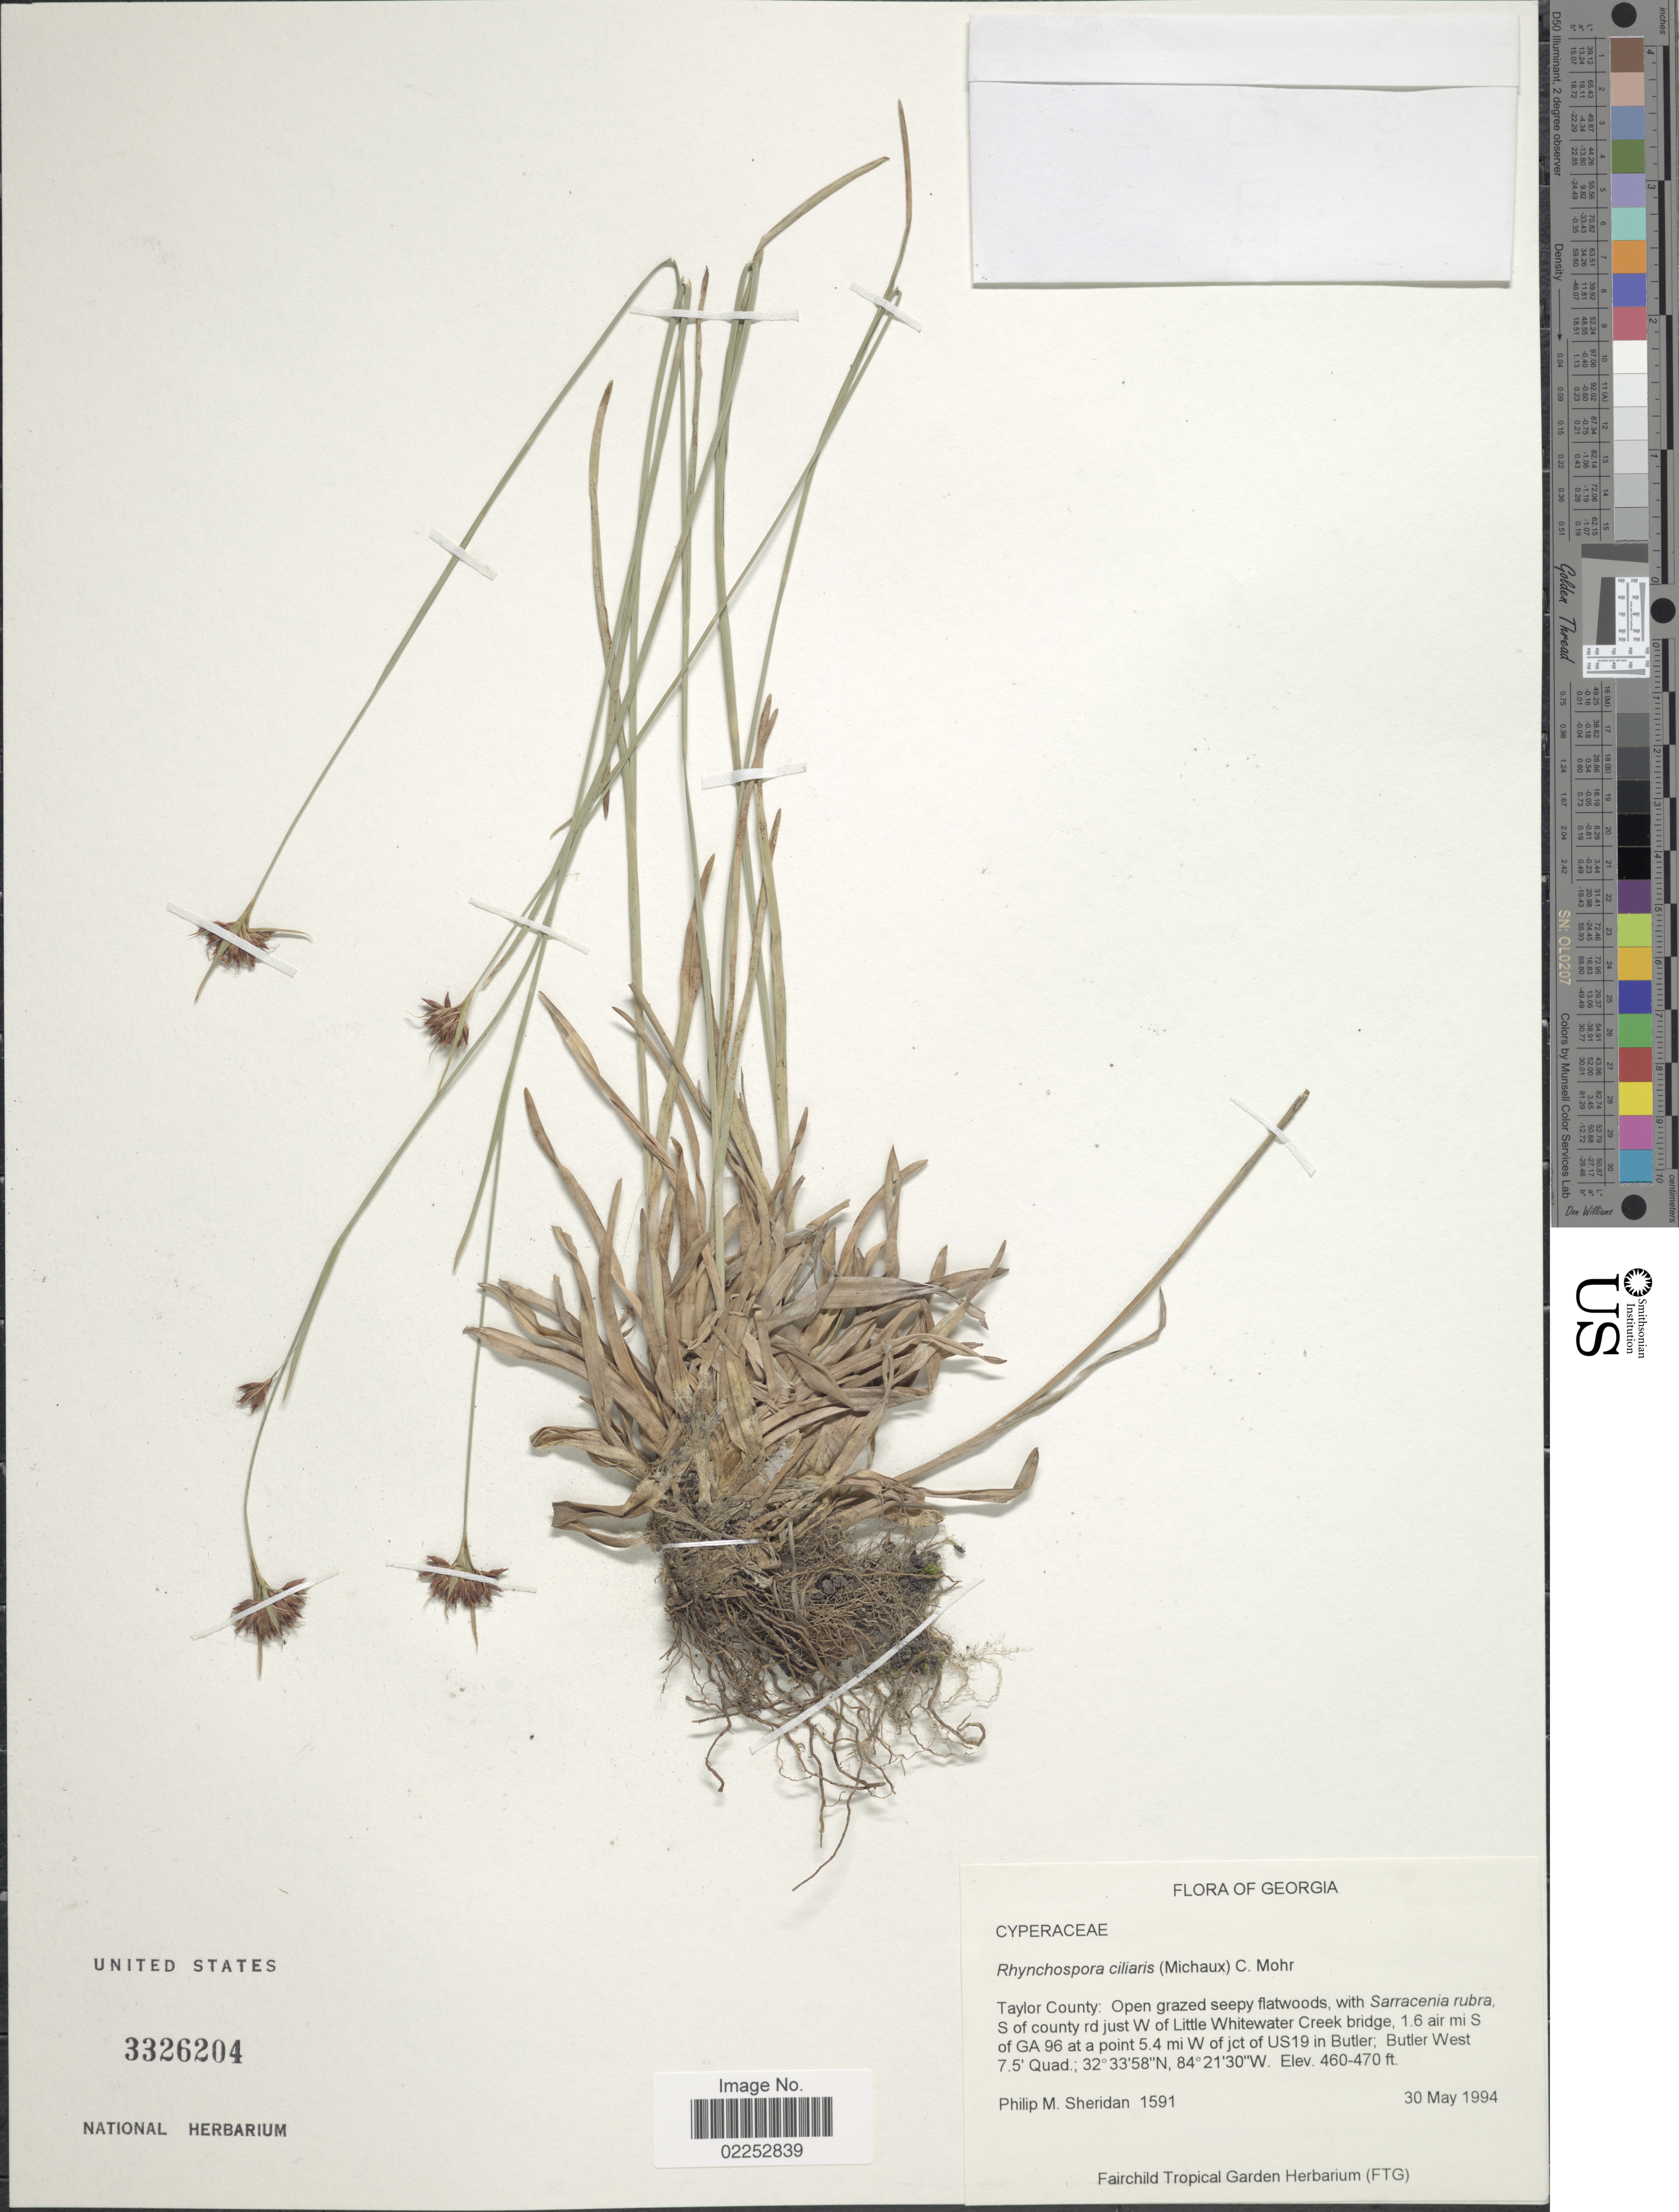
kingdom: Plantae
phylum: Tracheophyta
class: Liliopsida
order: Poales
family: Cyperaceae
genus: Rhynchospora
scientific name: Rhynchospora ciliaris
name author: (Michx.) C. Mohr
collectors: P. Sheridan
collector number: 1591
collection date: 1994-05-30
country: United States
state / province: Georgia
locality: Taylor County: S of county rd just W of Little Whitewater Creek bridge, 1.6 air mi S of of GA 96 at a point 5.4 mi W of jct of US19 in Butler; Butler West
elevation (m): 140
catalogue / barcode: US 3326204